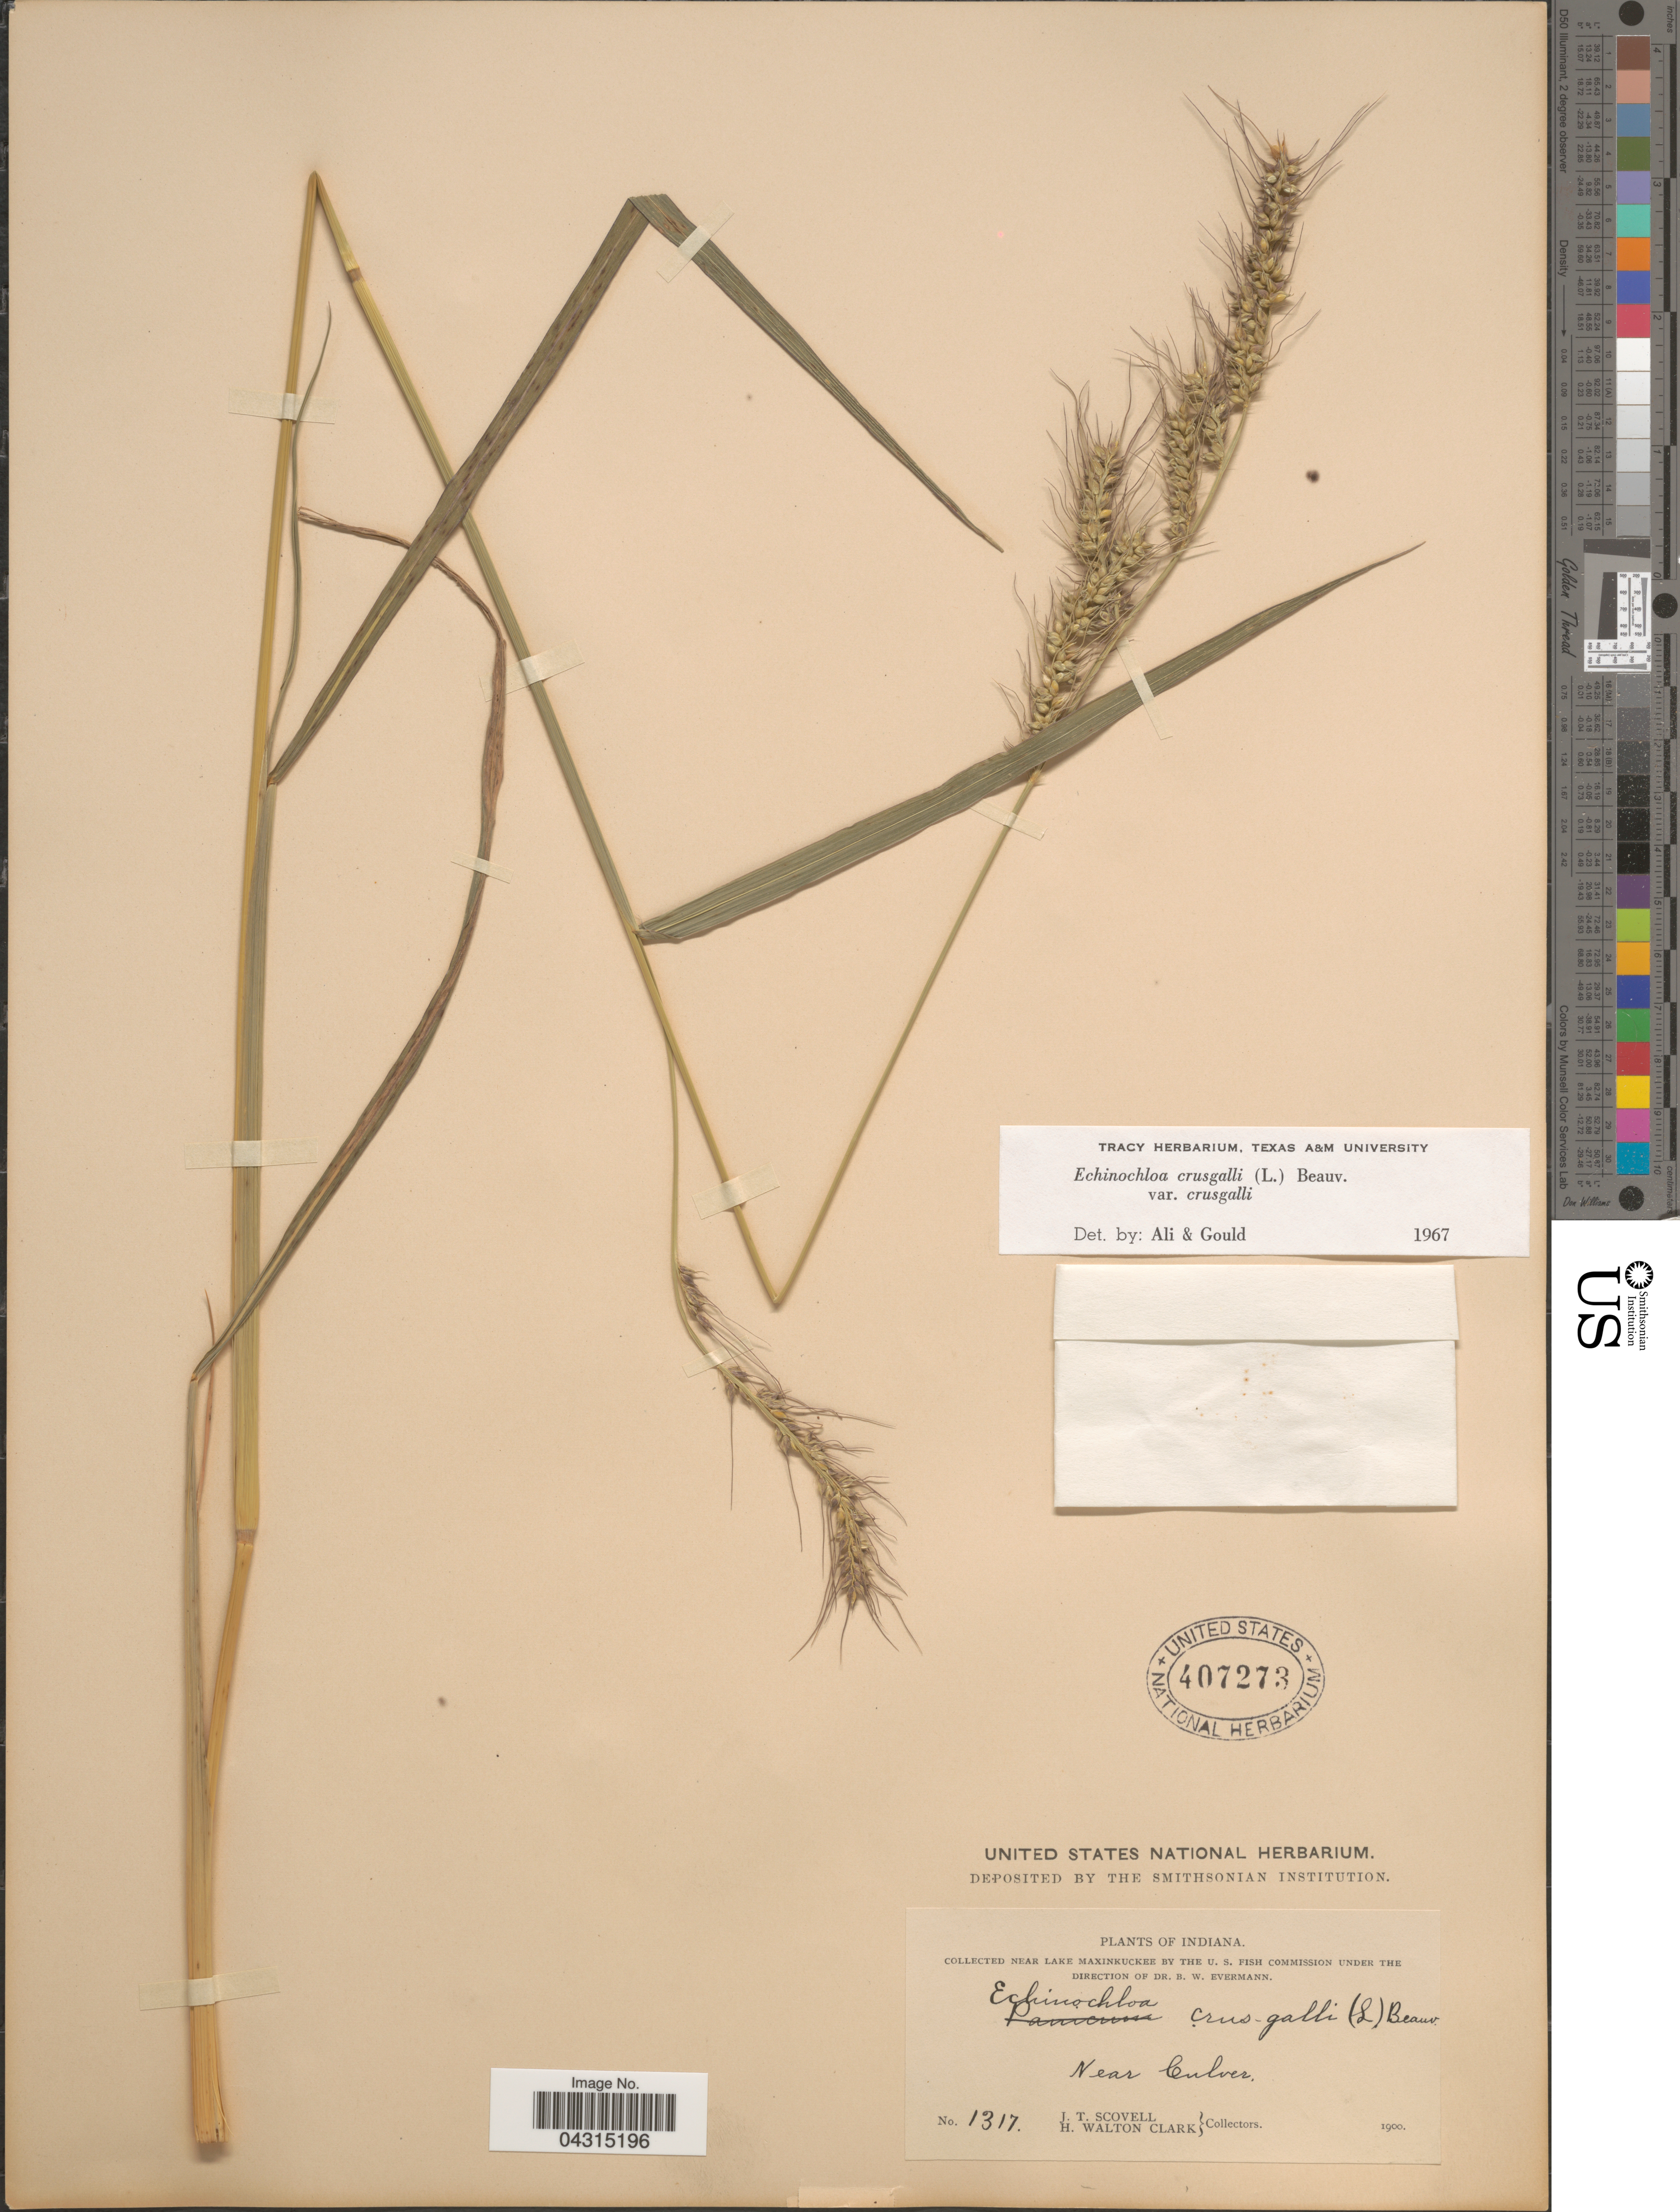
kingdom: Plantae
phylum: Tracheophyta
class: Liliopsida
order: Poales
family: Poaceae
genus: Echinochloa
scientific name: Echinochloa crus-galli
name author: (L.) P. Beauv.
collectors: J. T. Scovell & H. W. Clark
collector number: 1317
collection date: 1900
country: United States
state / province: Indiana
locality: Near Lake Maxinkuckee. Near Culver.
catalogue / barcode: US 407273